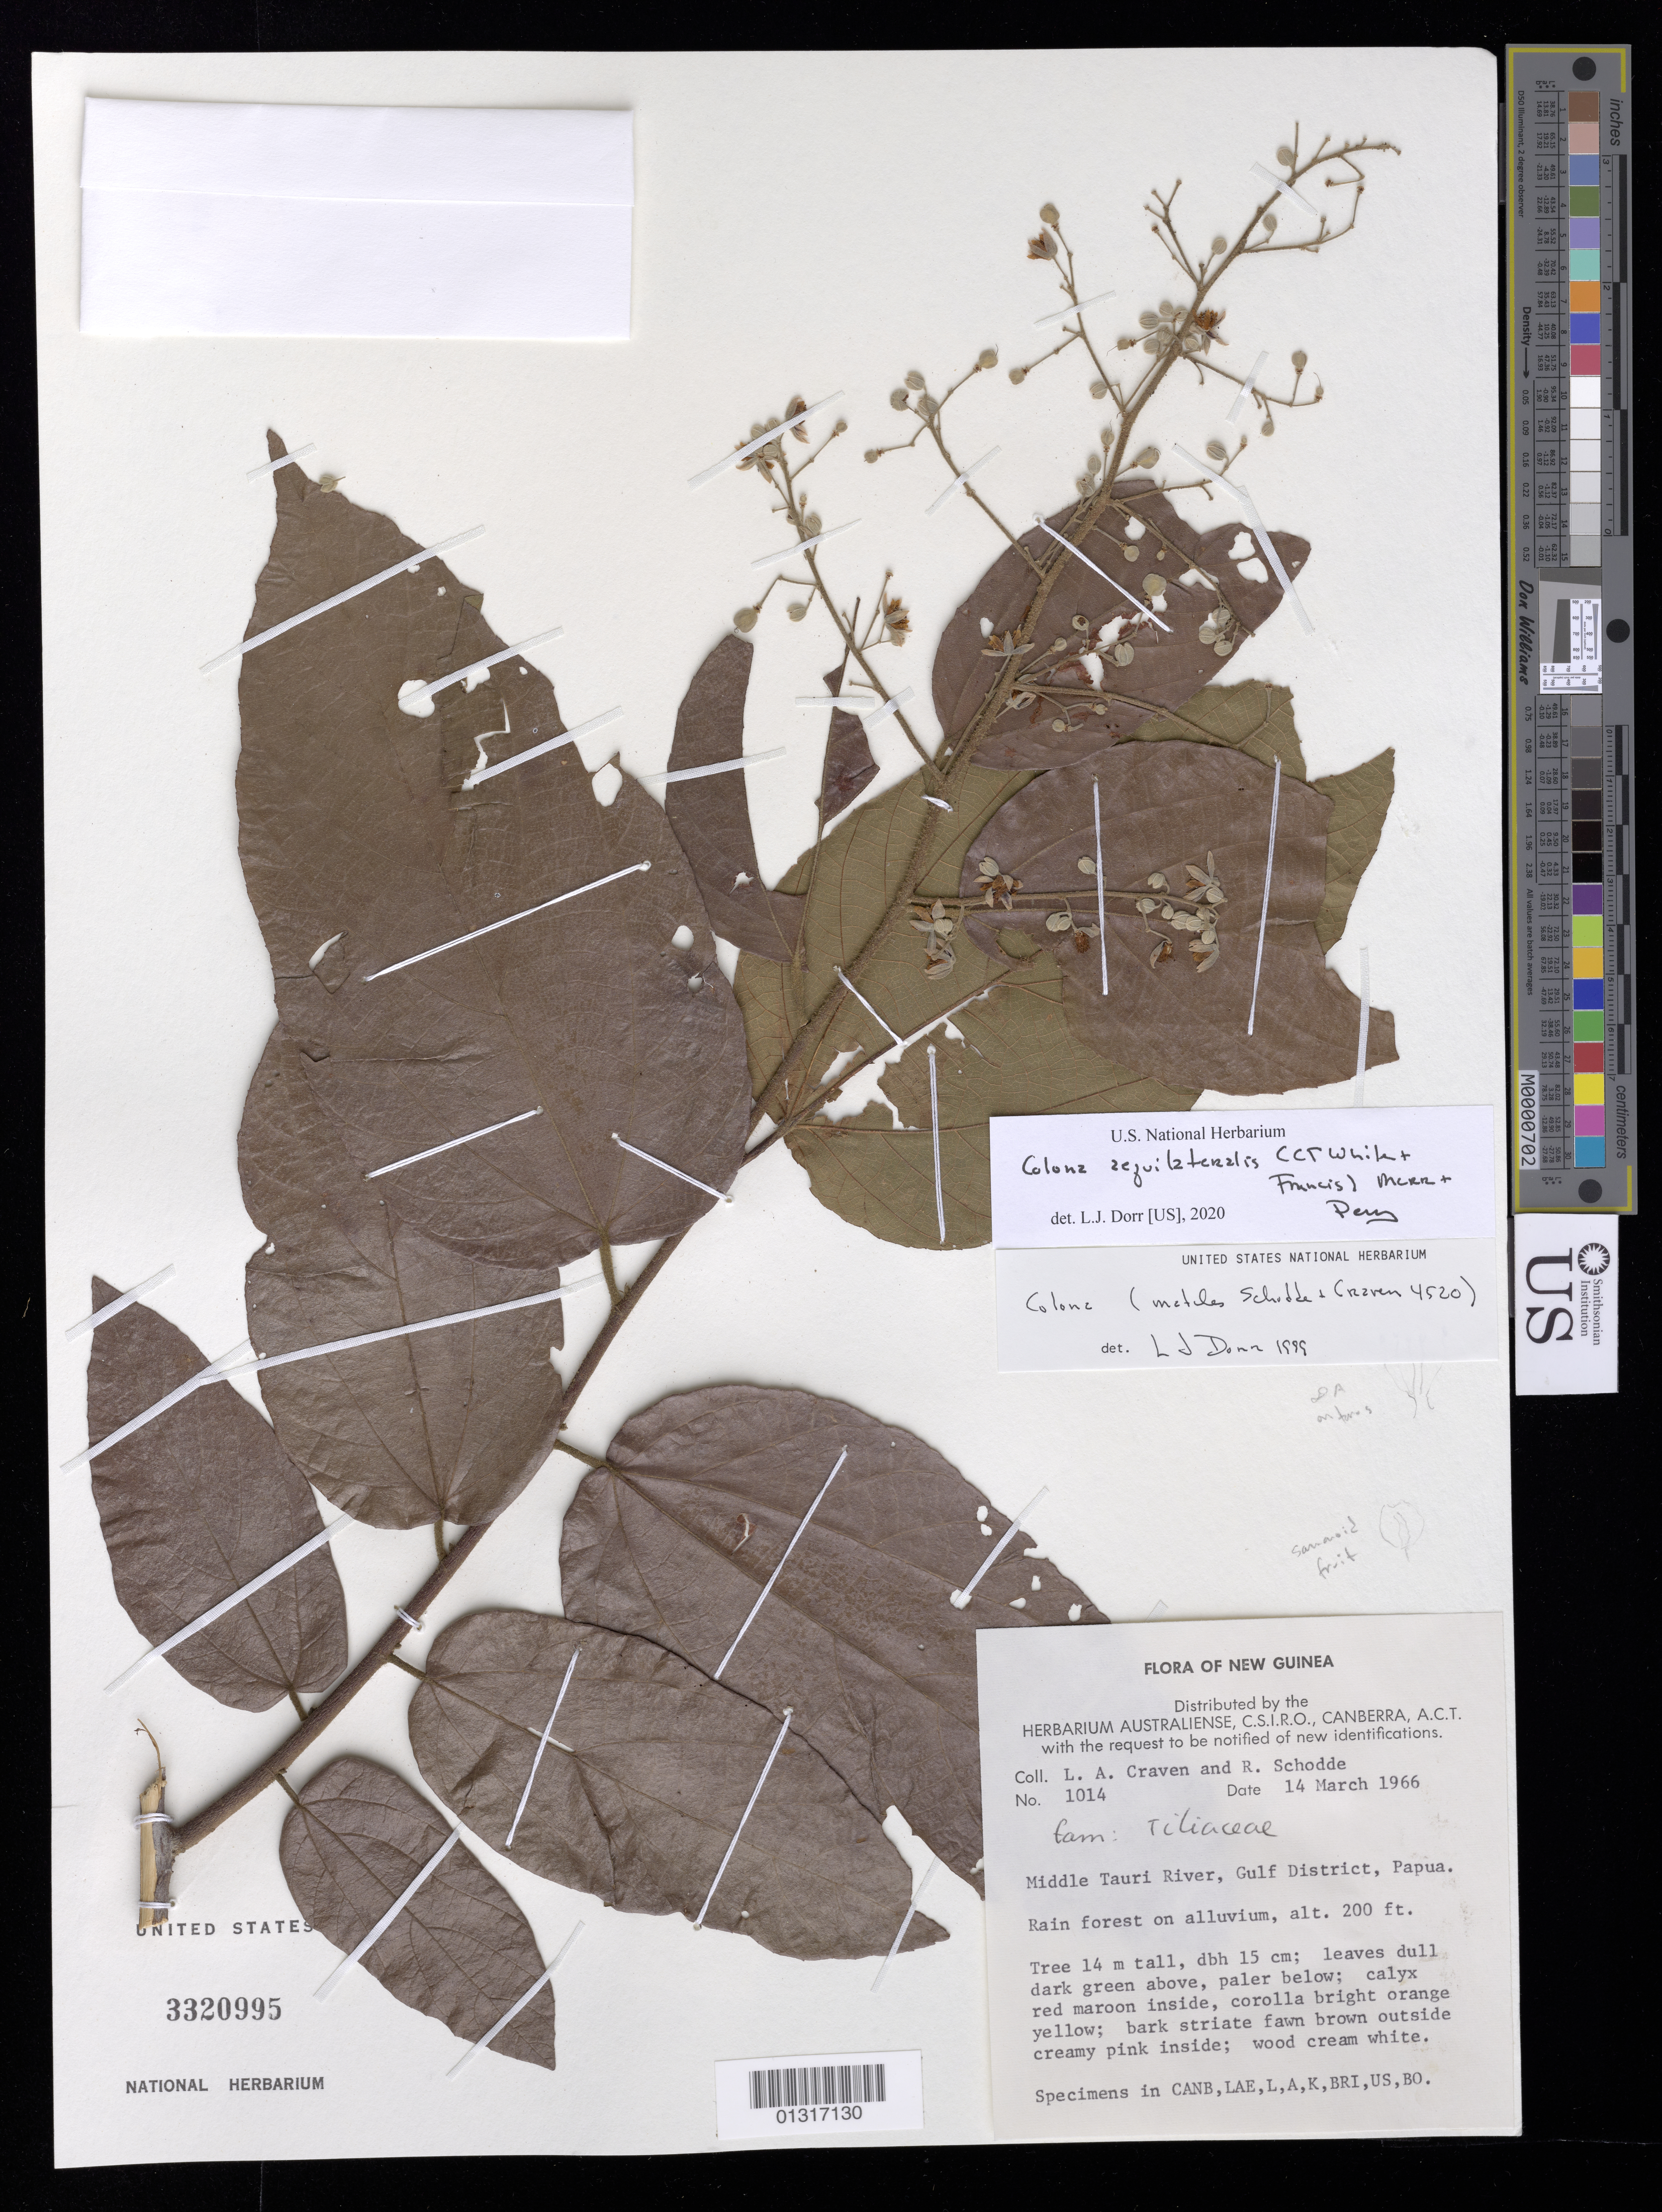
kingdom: Plantae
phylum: Tracheophyta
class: Magnoliopsida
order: Malvales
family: Malvaceae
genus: Colona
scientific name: Colona aequilateralis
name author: (C.T. White & W.D. Francis) Merr. & L.M. Perry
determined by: Dorr, L. J., (BOT), Smithsonian Institution - National Museum of Natural History (UNITED STATES)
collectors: L. A. Craven & R. Schodde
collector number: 1014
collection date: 1966-03-14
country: Papua New Guinea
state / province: Gulf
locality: Middle Tauri River, Gulf Dist.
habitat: rain forest on alluvium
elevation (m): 61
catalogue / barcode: US 3320995